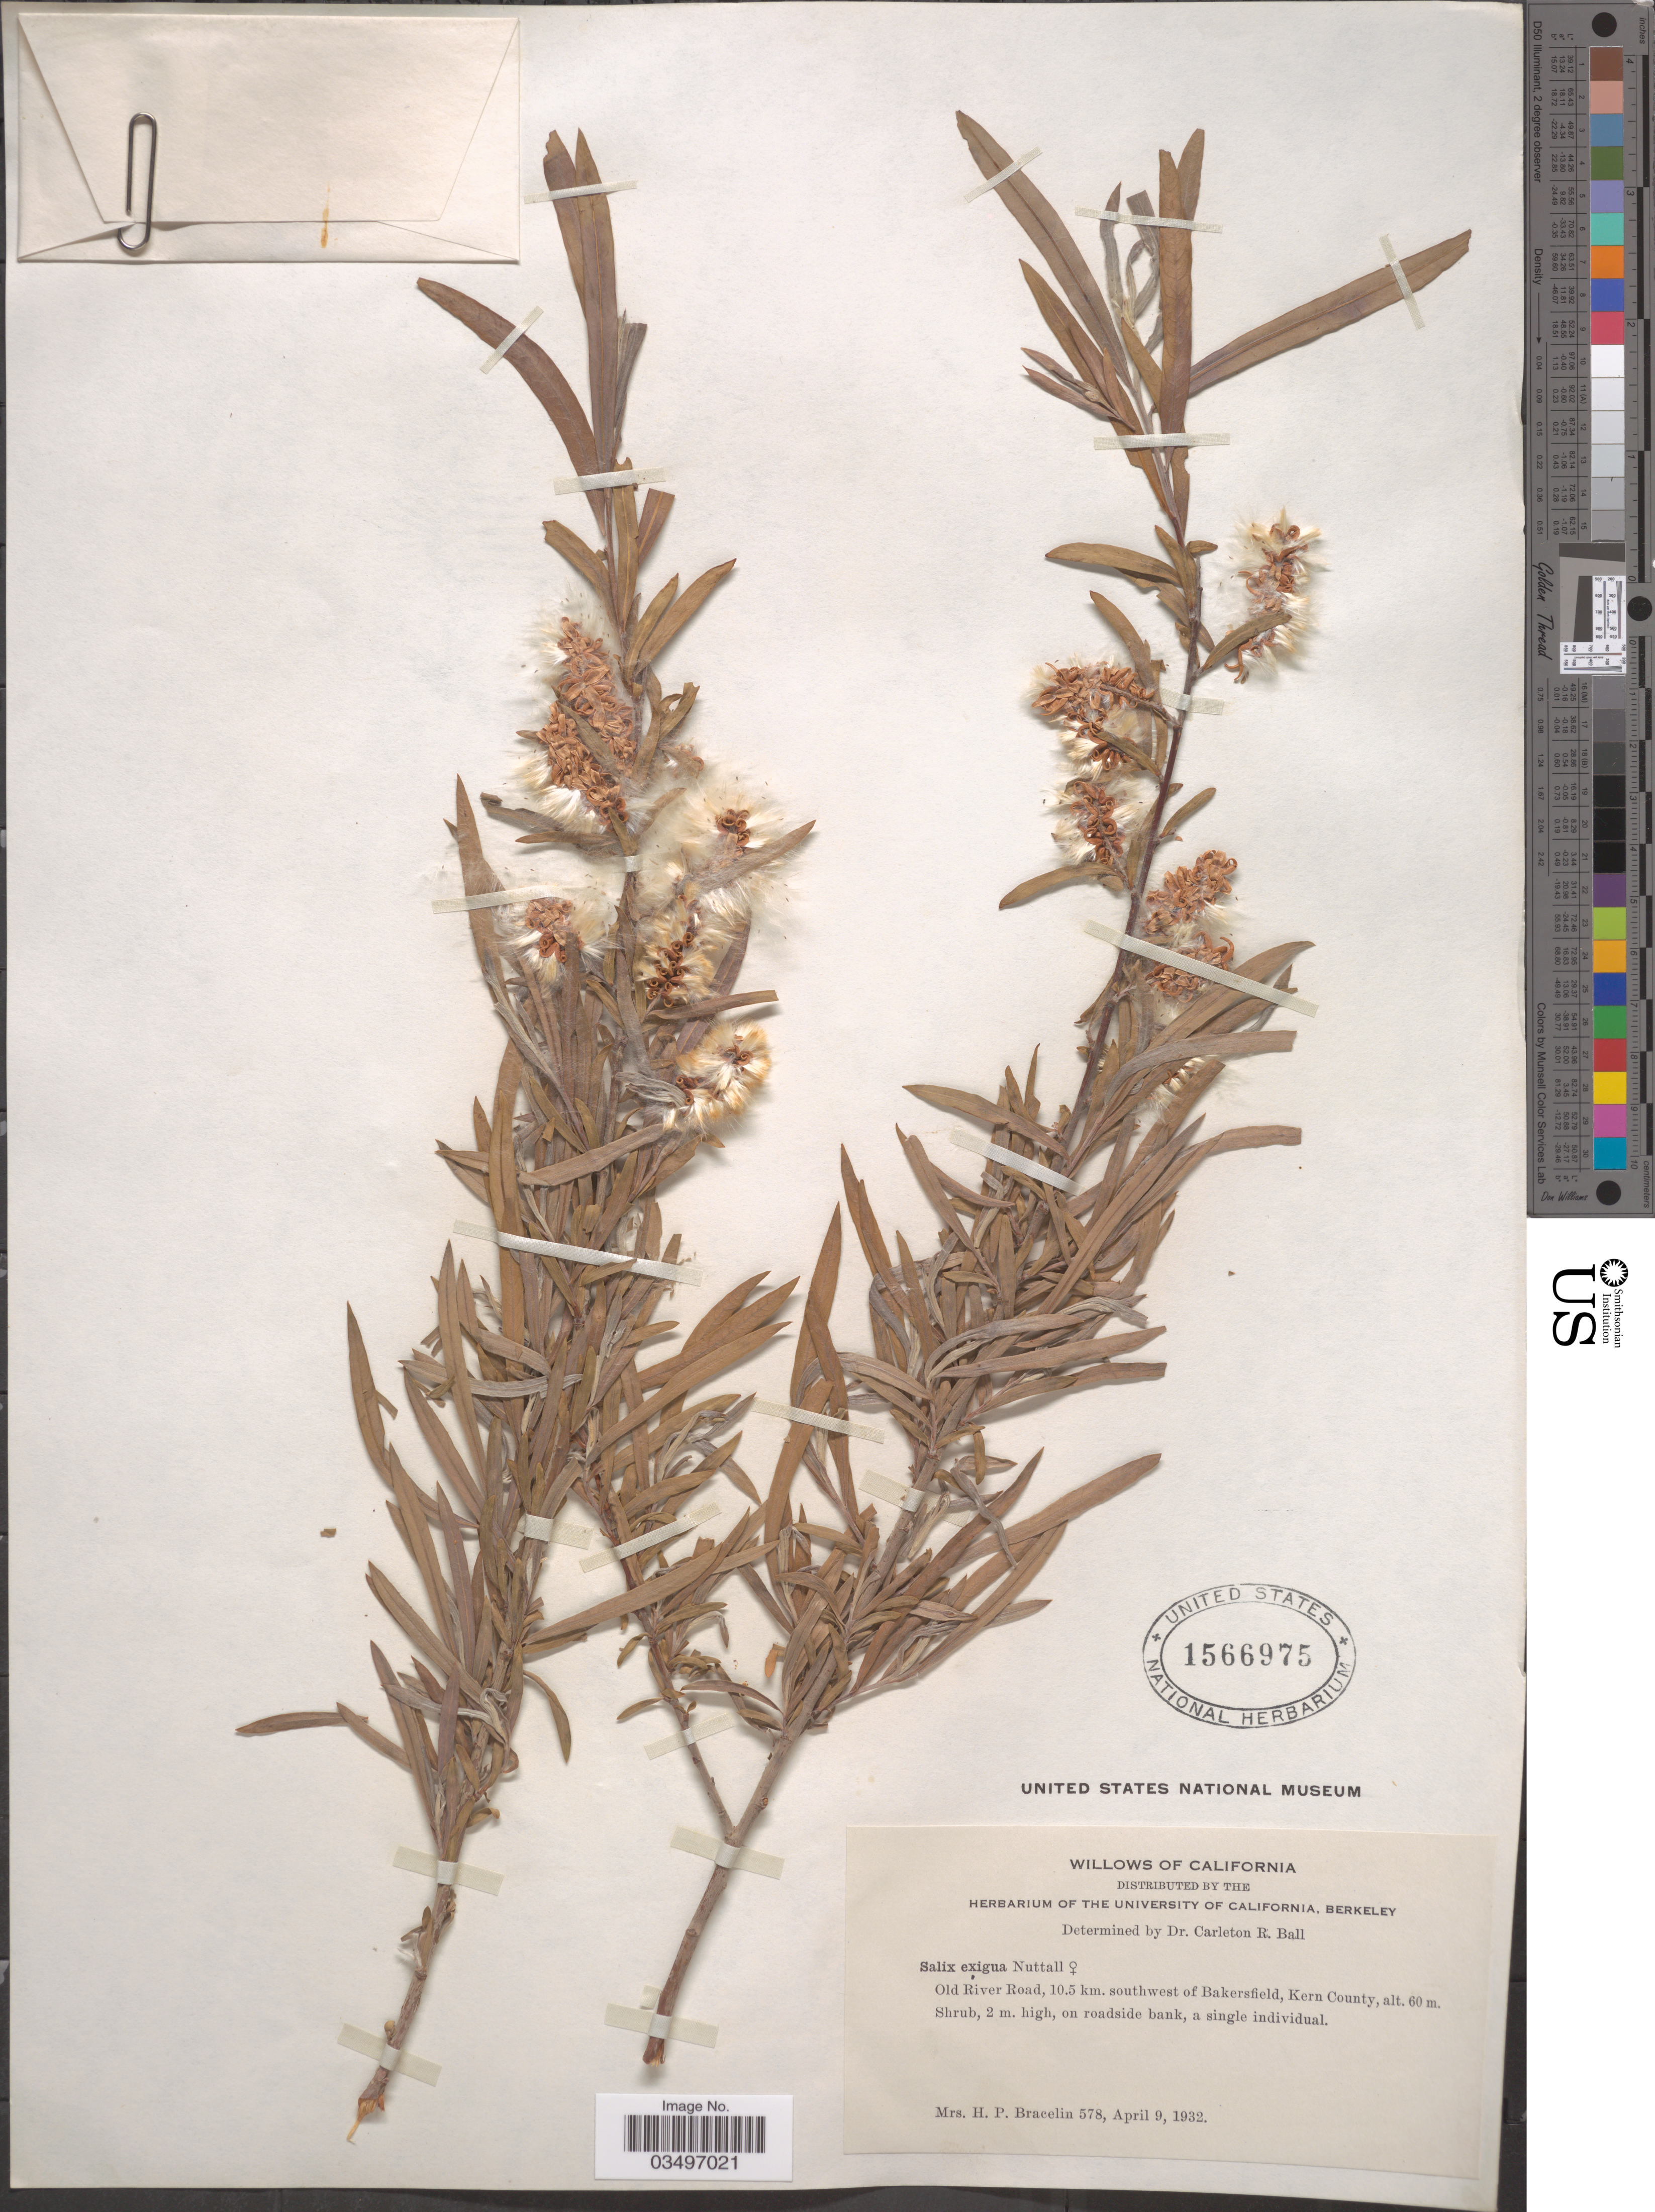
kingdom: Plantae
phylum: Tracheophyta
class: Magnoliopsida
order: Malpighiales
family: Salicaceae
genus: Salix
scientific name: Salix exigua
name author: Nutt.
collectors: H. Bracelin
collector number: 578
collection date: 1932-04-09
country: United States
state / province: California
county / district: Kern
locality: Old River Road, 10.5 km. southwest of Bakersfield, Kern County.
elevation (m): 60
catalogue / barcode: US 1566975